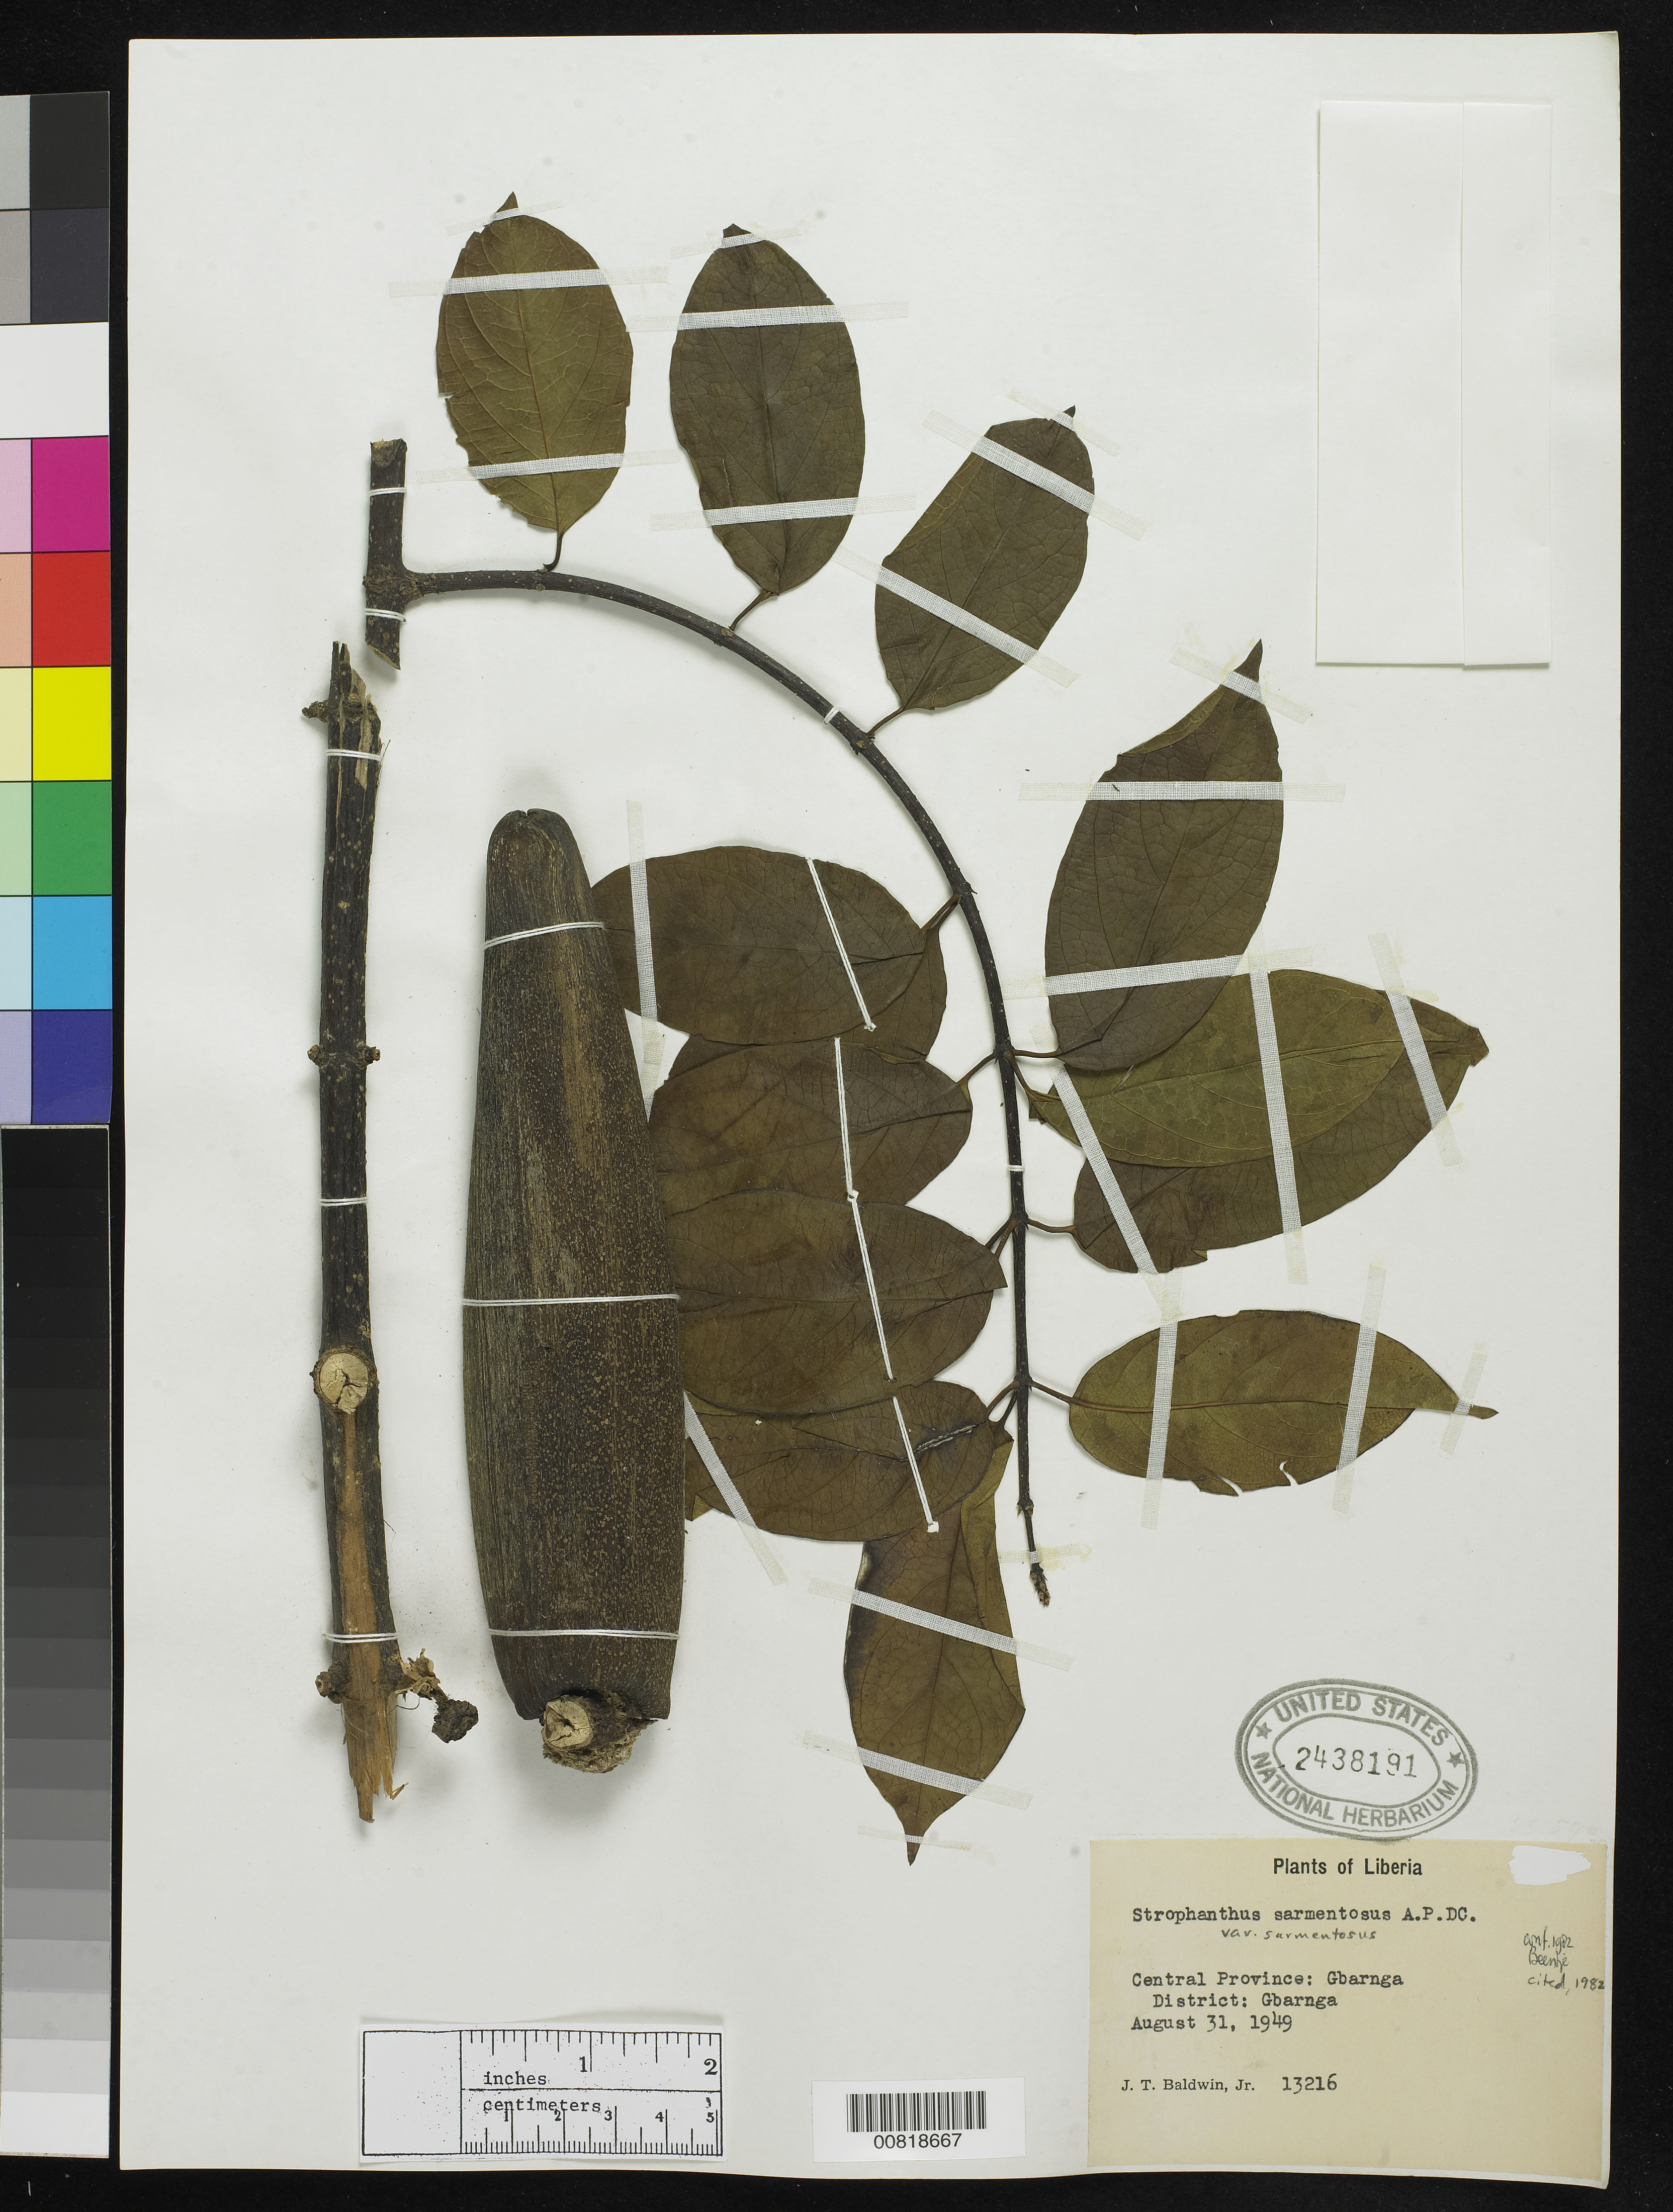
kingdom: Plantae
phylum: Tracheophyta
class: Magnoliopsida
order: Gentianales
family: Apocynaceae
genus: Strophanthus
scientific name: Strophanthus sarmentosus var. sarmentosus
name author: A. DC.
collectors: J. T. Baldwin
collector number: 13216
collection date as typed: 31 Aug 1949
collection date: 1949-08-31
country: Liberia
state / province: Bong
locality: Central Province: Gbarnga District, Gbarnga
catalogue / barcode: US 2438191